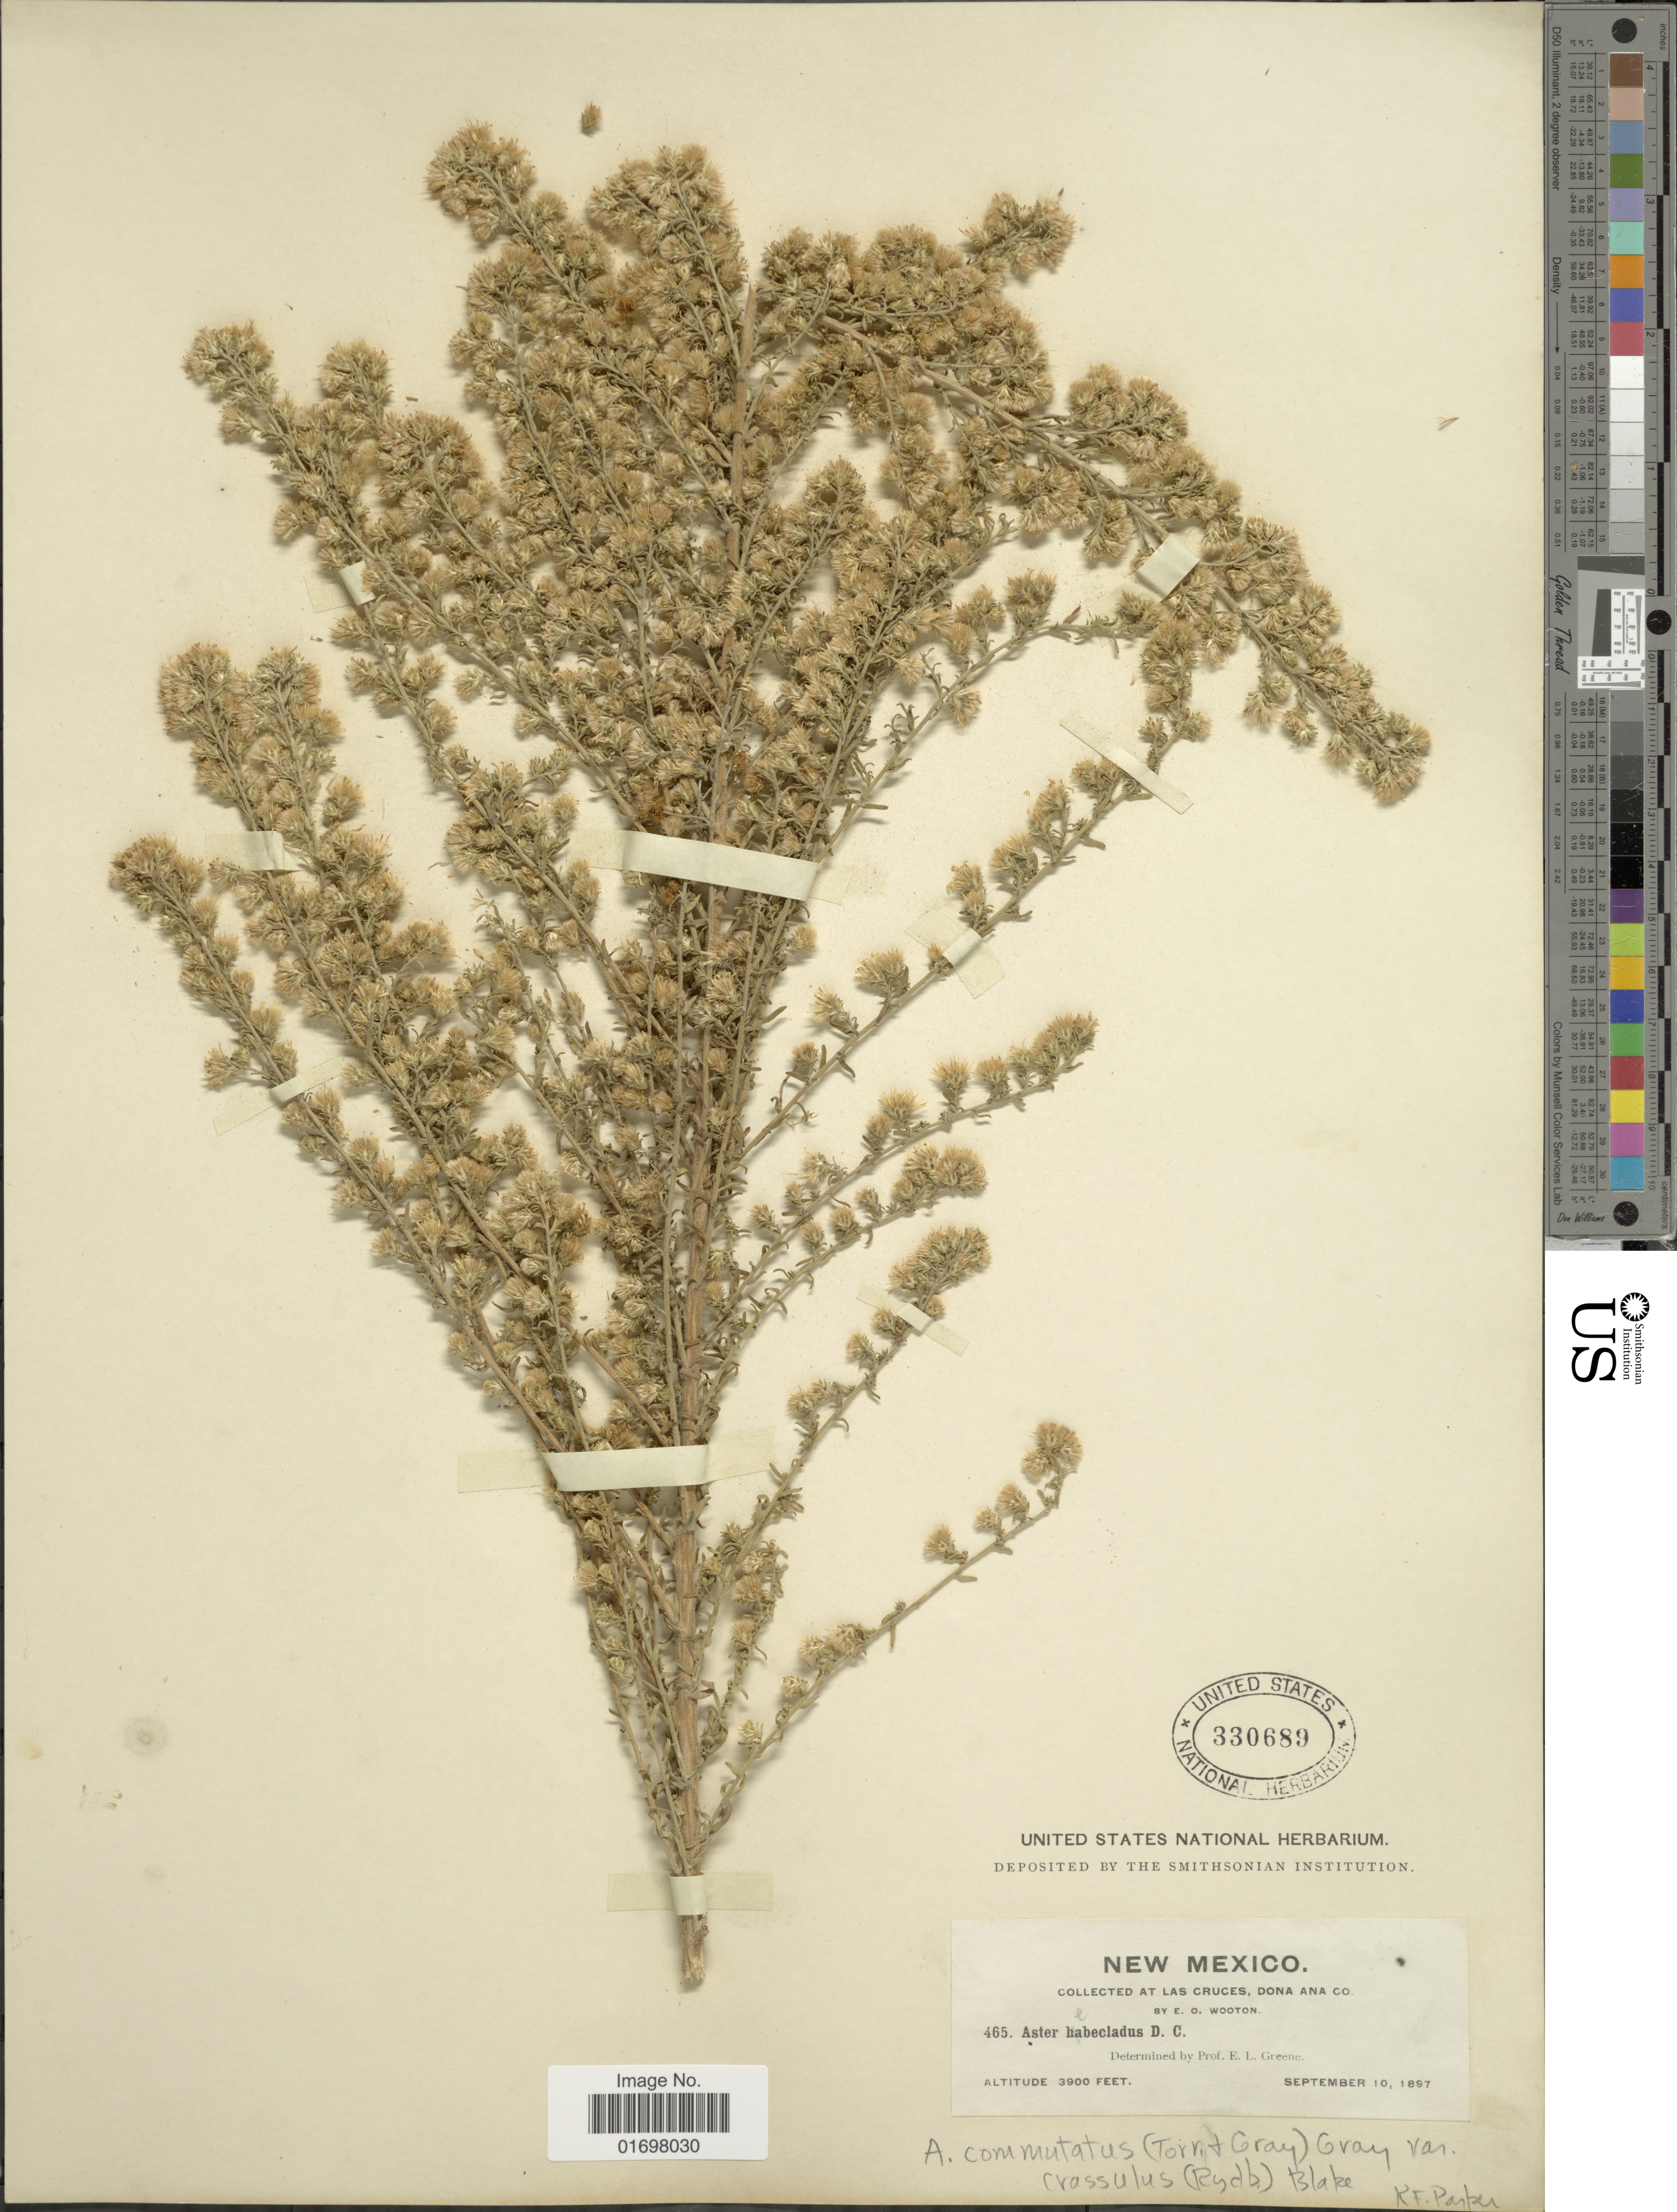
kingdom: Plantae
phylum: Tracheophyta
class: Magnoliopsida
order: Asterales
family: Asteraceae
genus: Symphyotrichum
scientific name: Symphyotrichum falcatum var. commutatum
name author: (Torr. & A. Gray) G.L. Nesom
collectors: E. O. Wooton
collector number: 465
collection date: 1897-09-10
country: United States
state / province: New Mexico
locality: Las Cruces, Dona Ana Co.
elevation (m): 1189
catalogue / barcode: US 330689